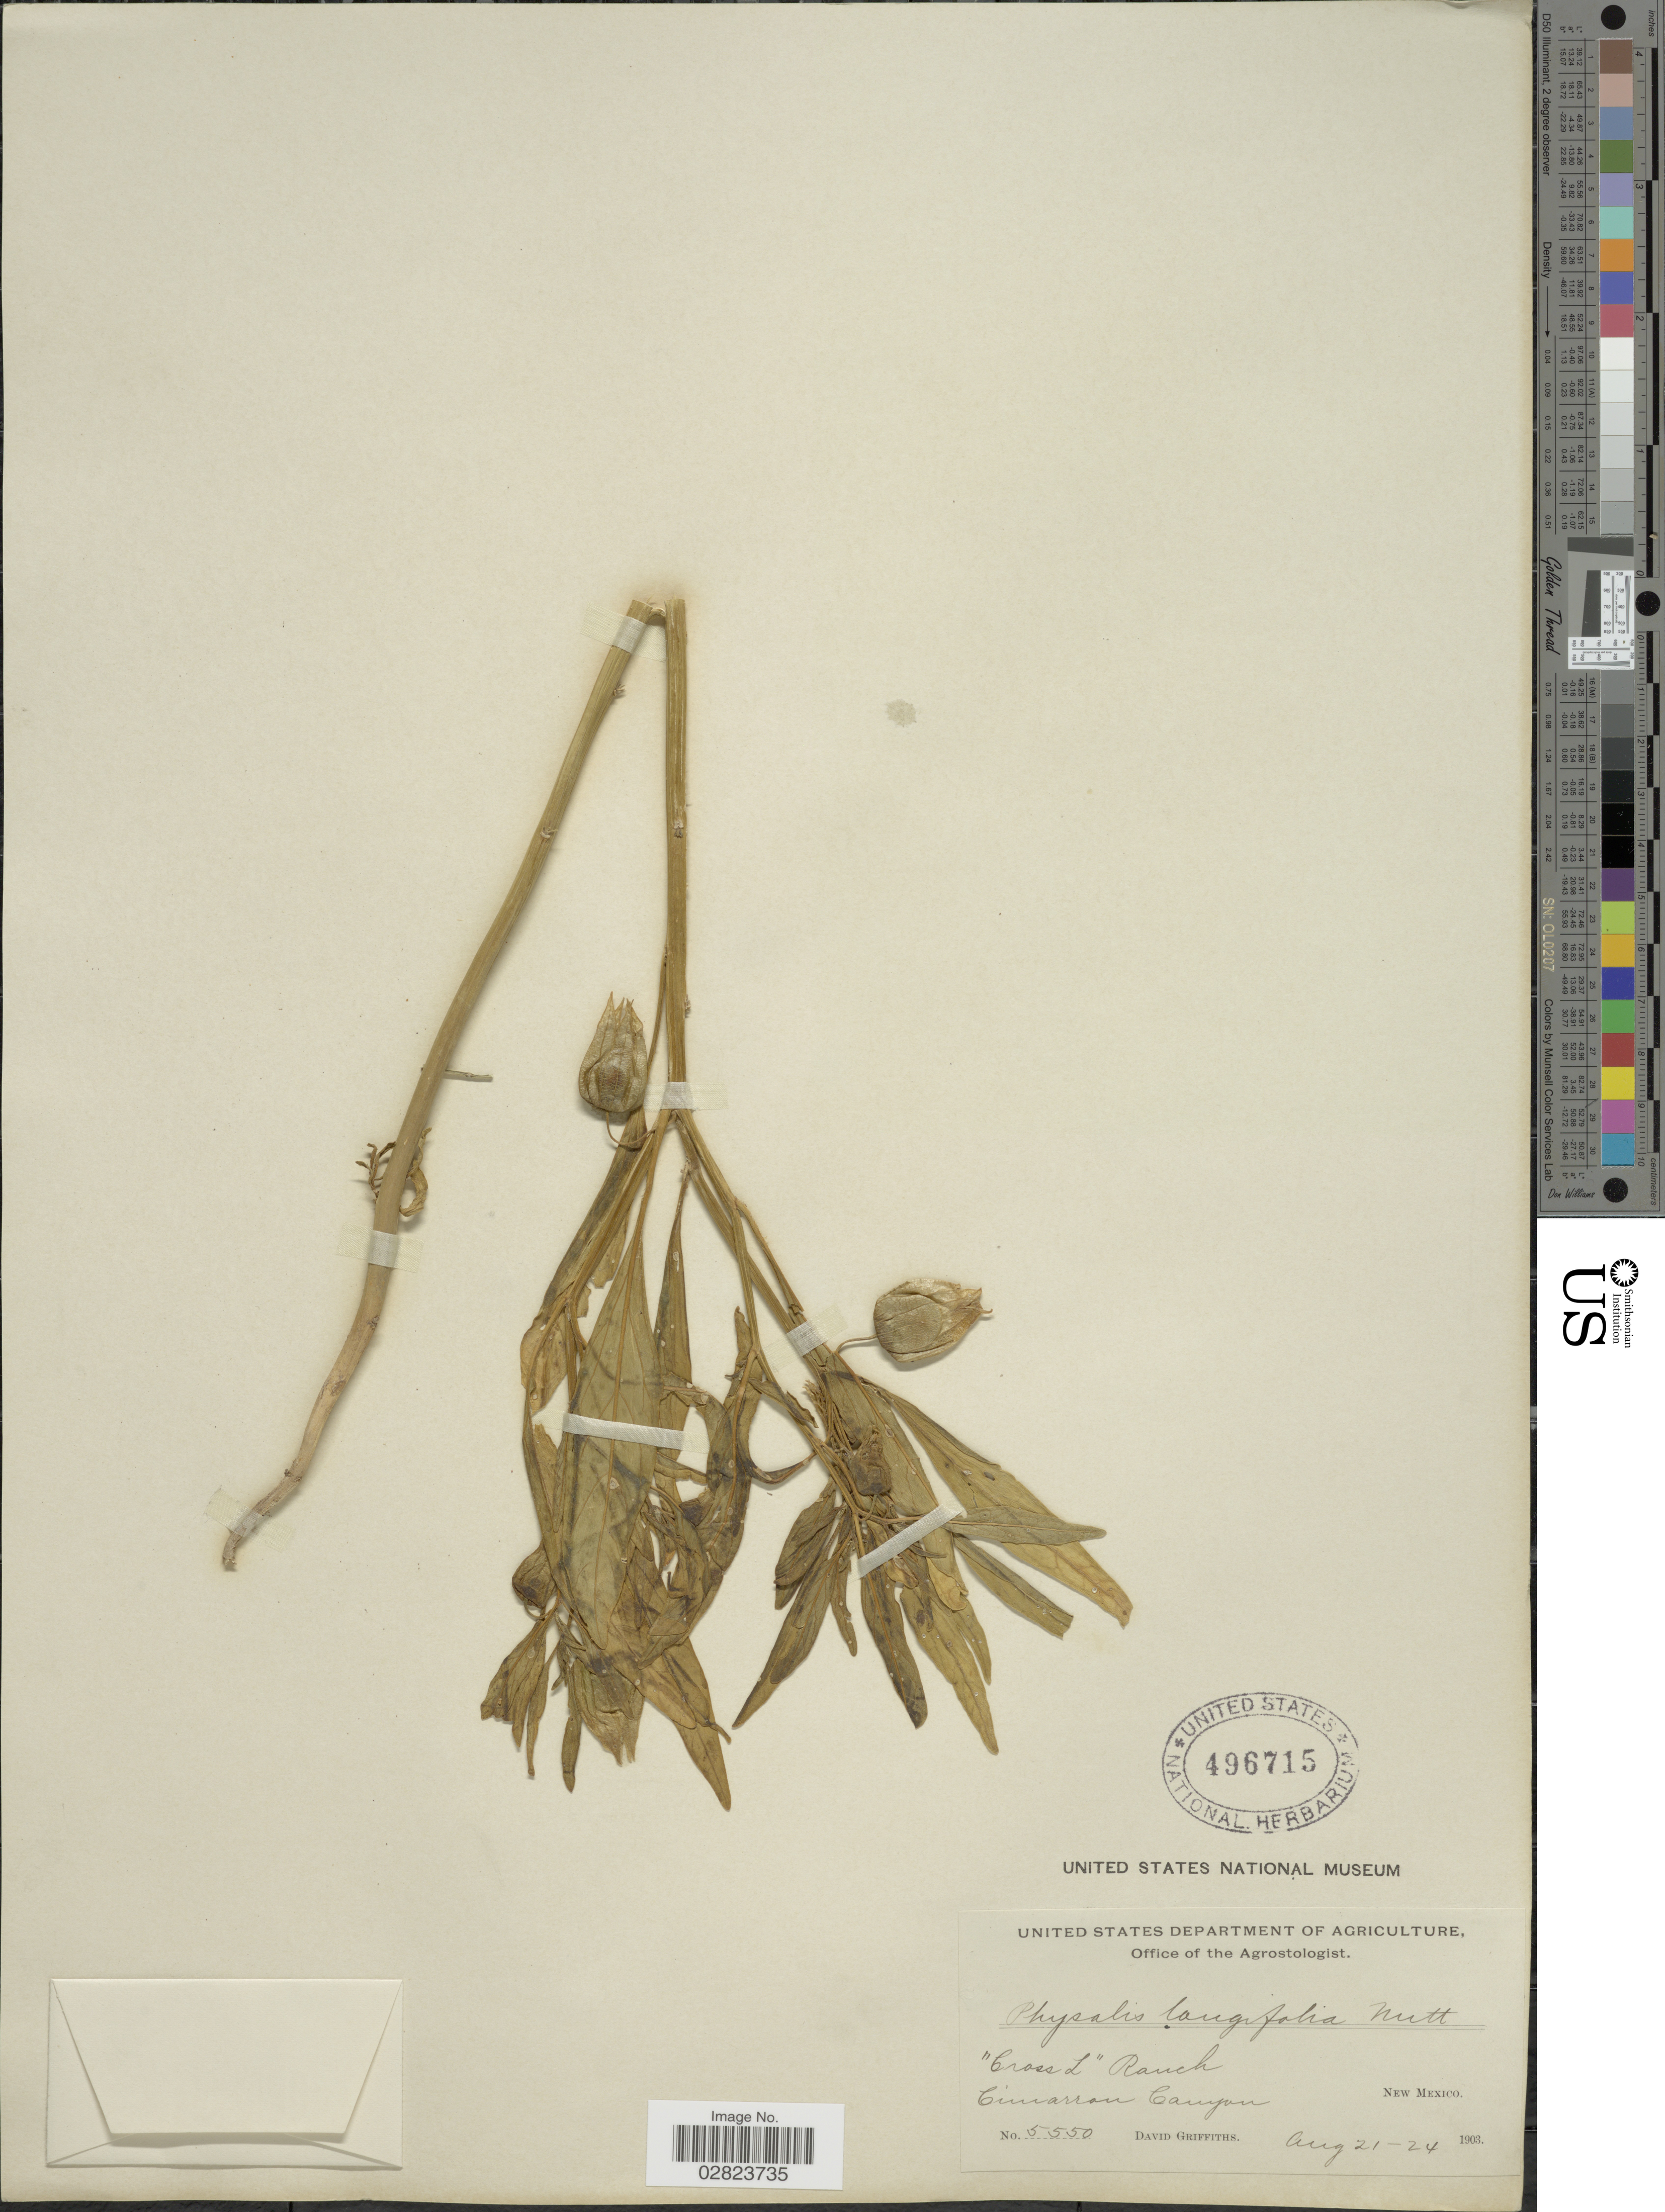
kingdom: Plantae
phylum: Tracheophyta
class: Magnoliopsida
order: Solanales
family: Solanaceae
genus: Physalis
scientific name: Physalis longifolia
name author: Nutt.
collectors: D. Griffiths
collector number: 5550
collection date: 1903-08-21/1903-08-24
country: United States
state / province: New Mexico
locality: Cross L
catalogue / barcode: US 496715